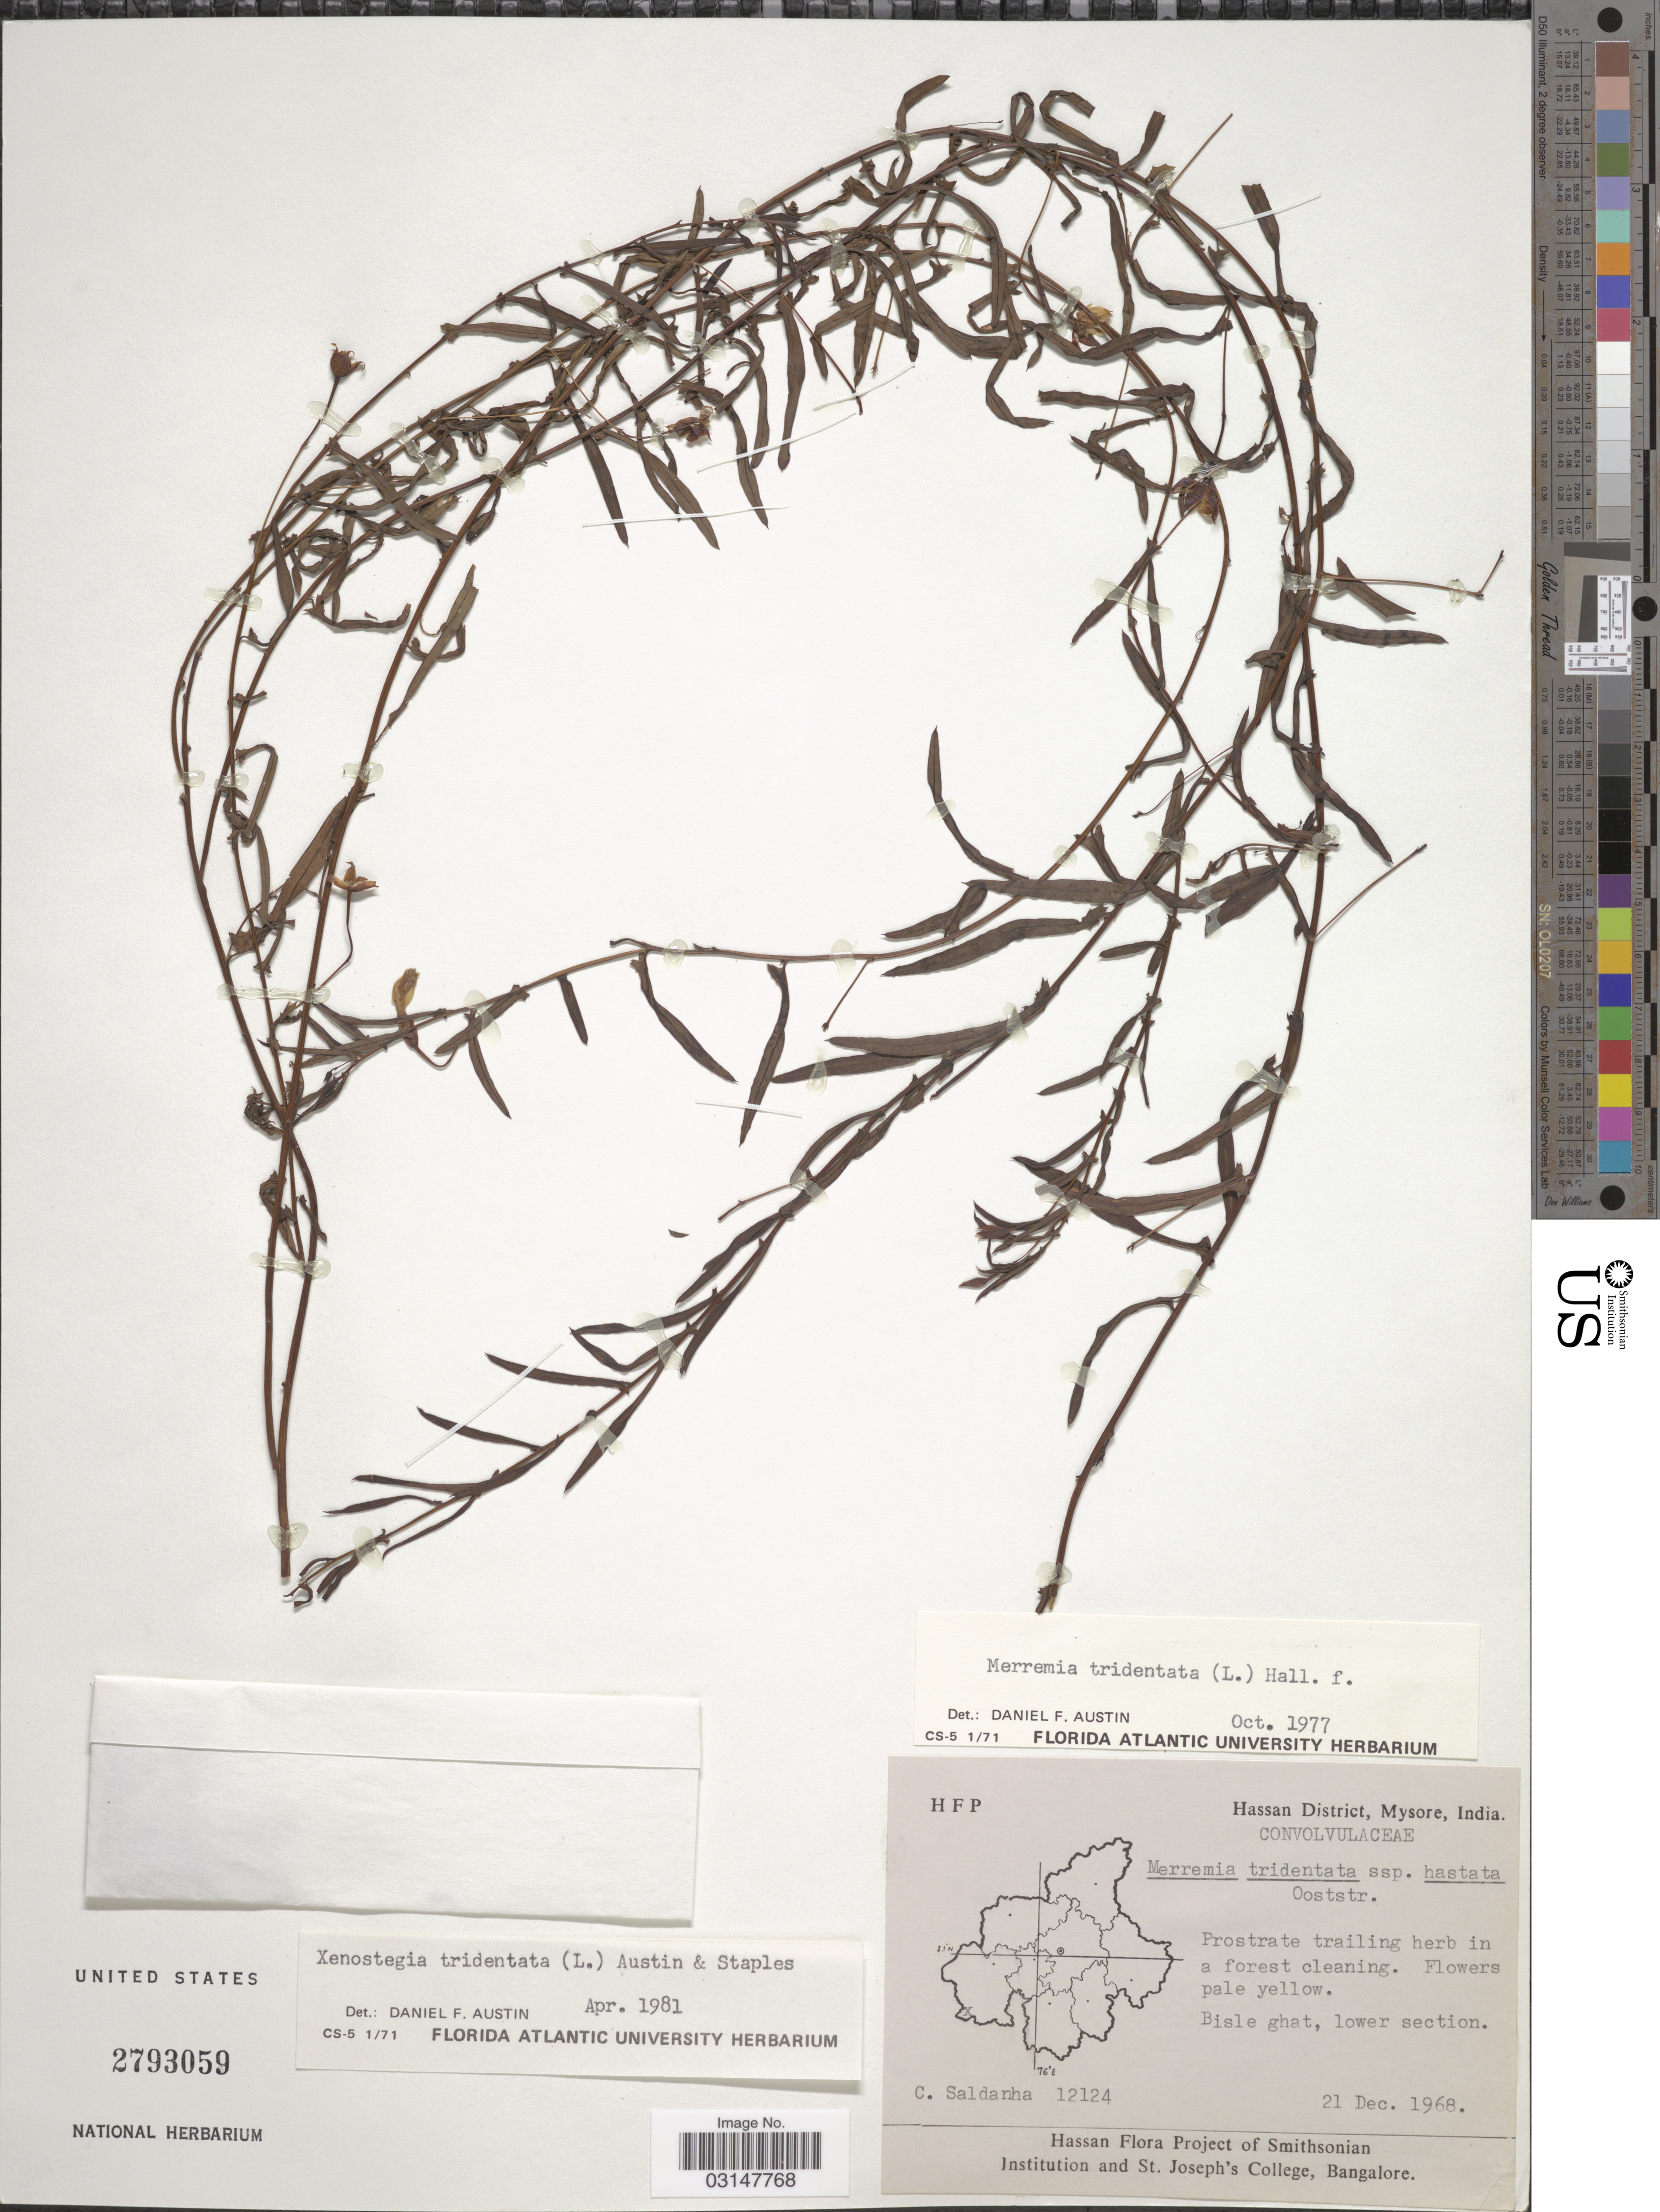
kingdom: Plantae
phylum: Tracheophyta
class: Magnoliopsida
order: Solanales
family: Convolvulaceae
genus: Xenostegia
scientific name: Xenostegia tridentata subsp. hastata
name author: (Ooststr.) Parmar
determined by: Strong, Mark T., (BOT), Smithsonian Institution - National Museum of Natural History (UNITED STATES)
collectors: C. Saldanha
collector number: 12124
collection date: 1968-12-21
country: India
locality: Hassan District, Mysore. Bisle ghat, lower section.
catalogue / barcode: US 2793059